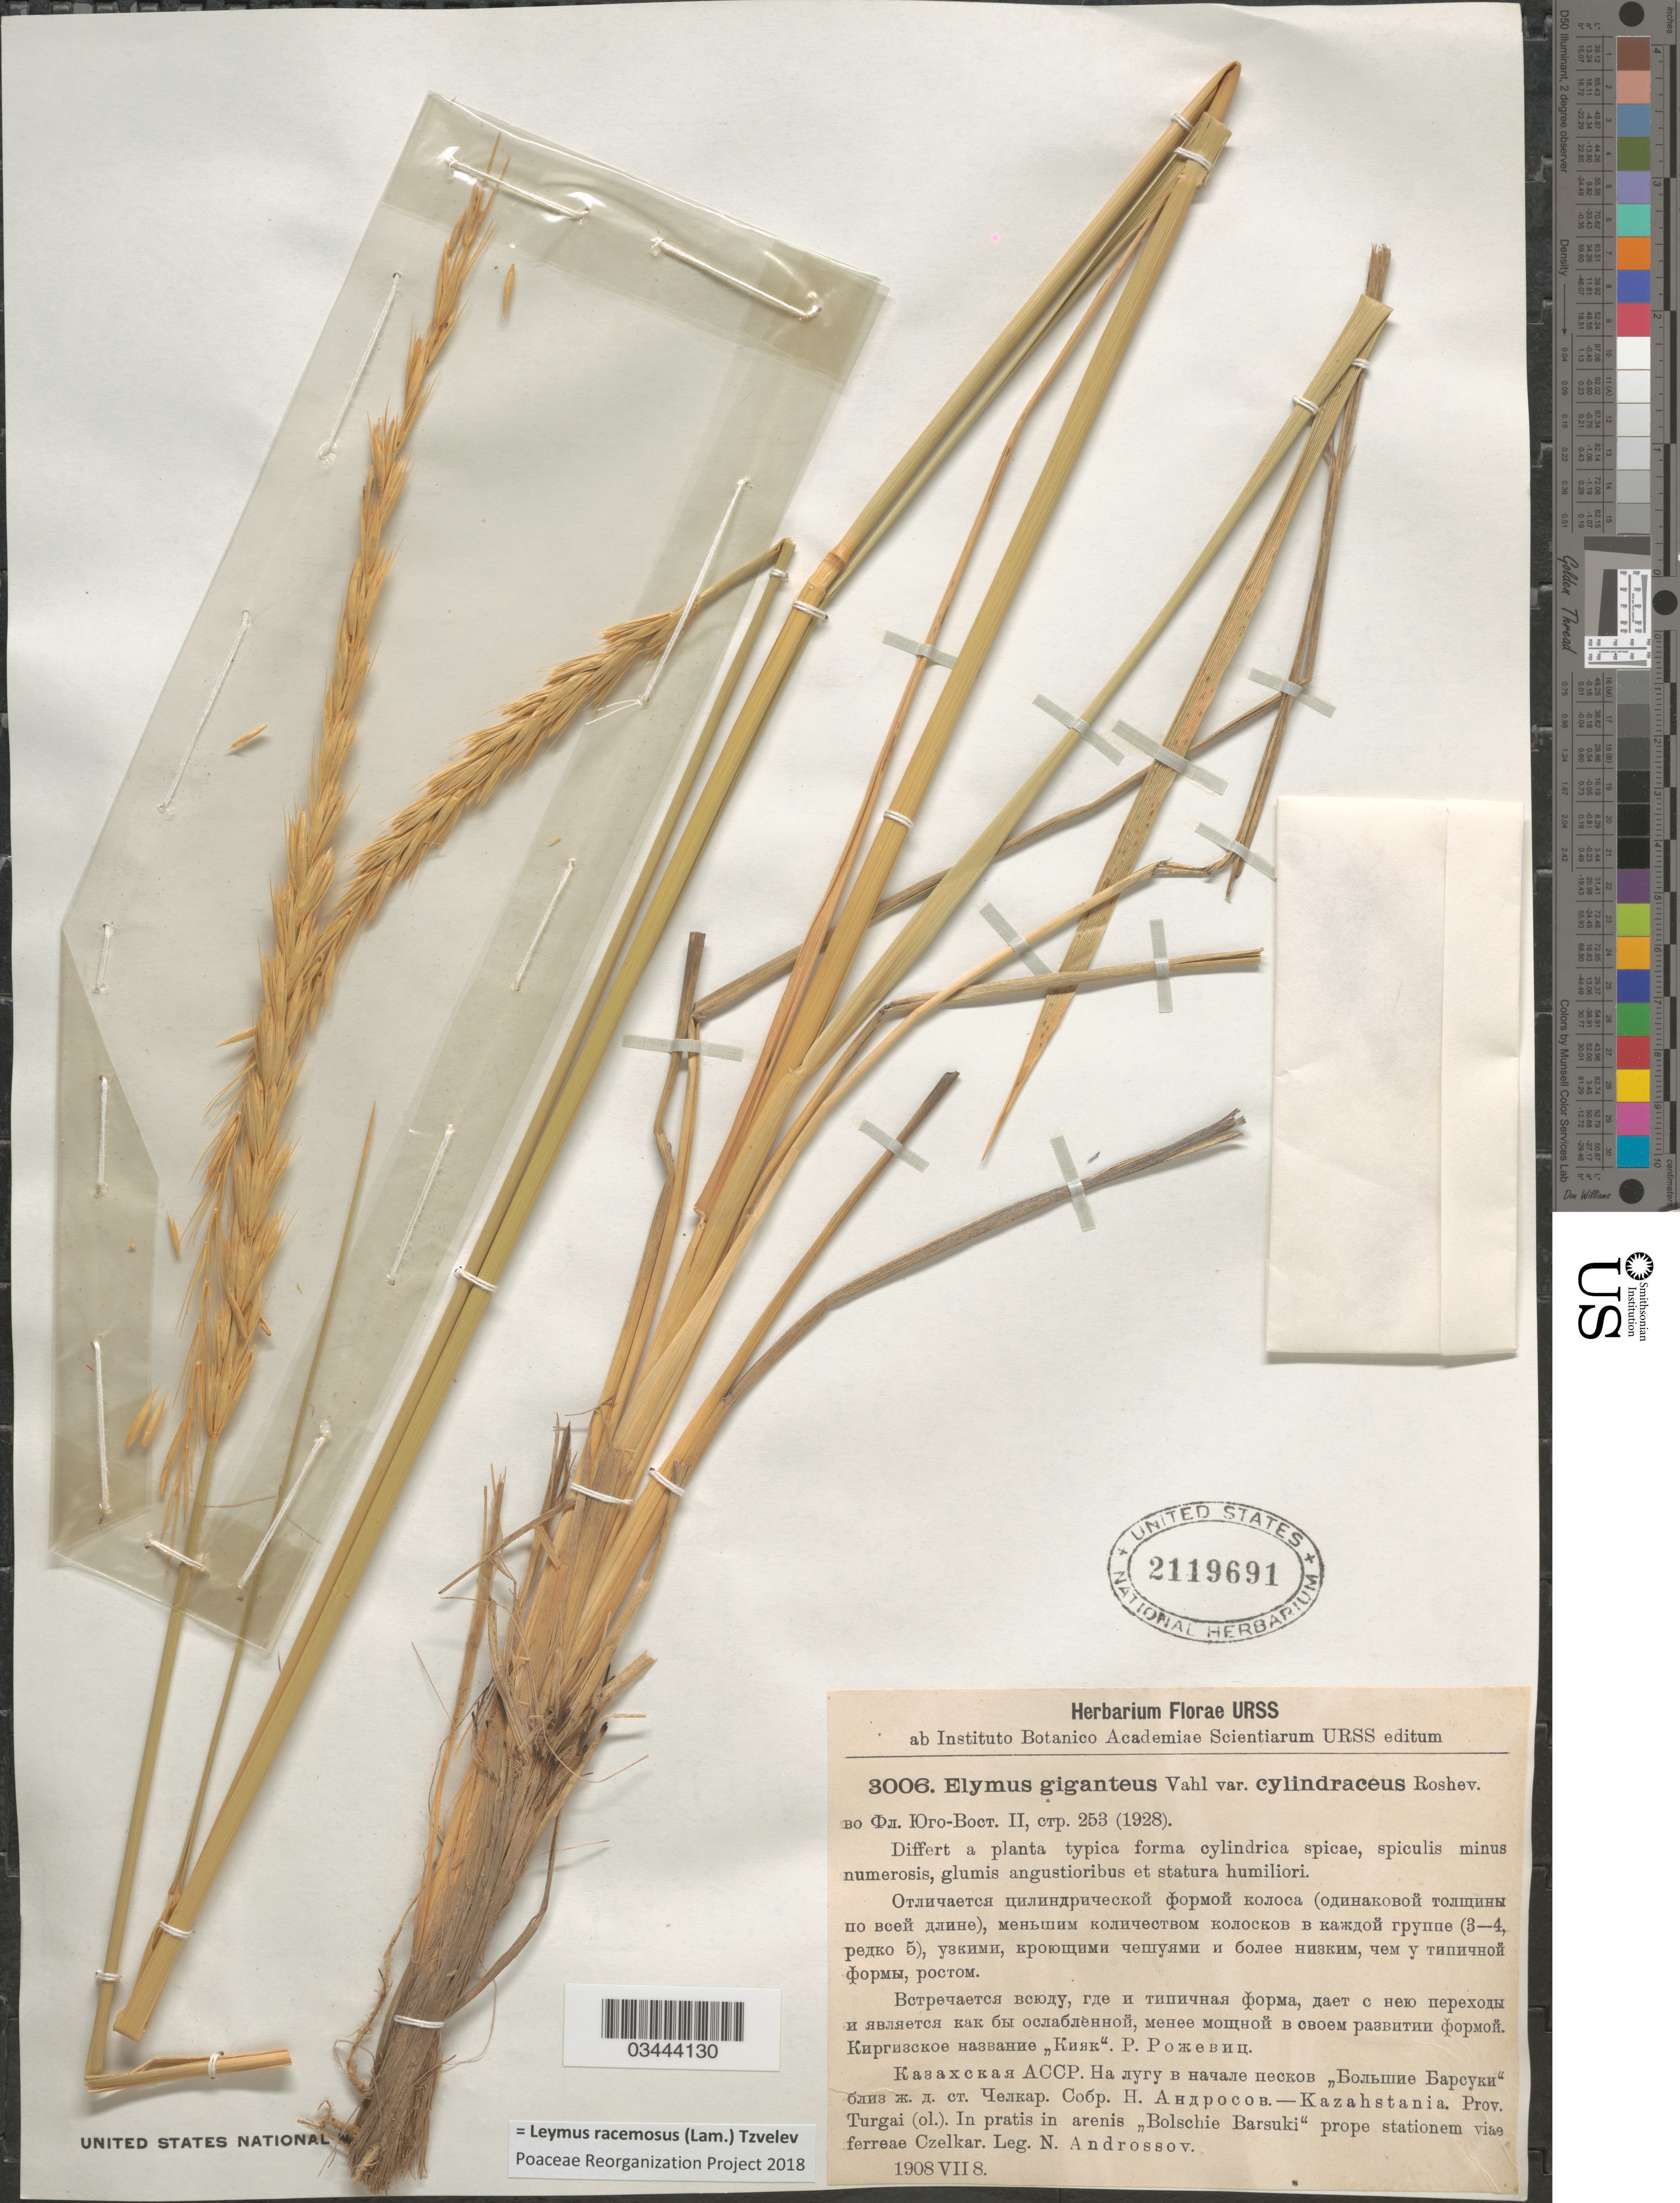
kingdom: Plantae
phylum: Tracheophyta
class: Liliopsida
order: Poales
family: Poaceae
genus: Leymus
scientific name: Leymus racemosus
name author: (Lam.) Tzvelev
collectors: N. Androssov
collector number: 3006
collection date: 1908-07-08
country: Kazakhstan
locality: Kazahstania. Prov. Turgai (ol.). In pratis in arenis "Bolschie Barsuki" prope stationem viae ferreae Czelkar.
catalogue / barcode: US 2119691